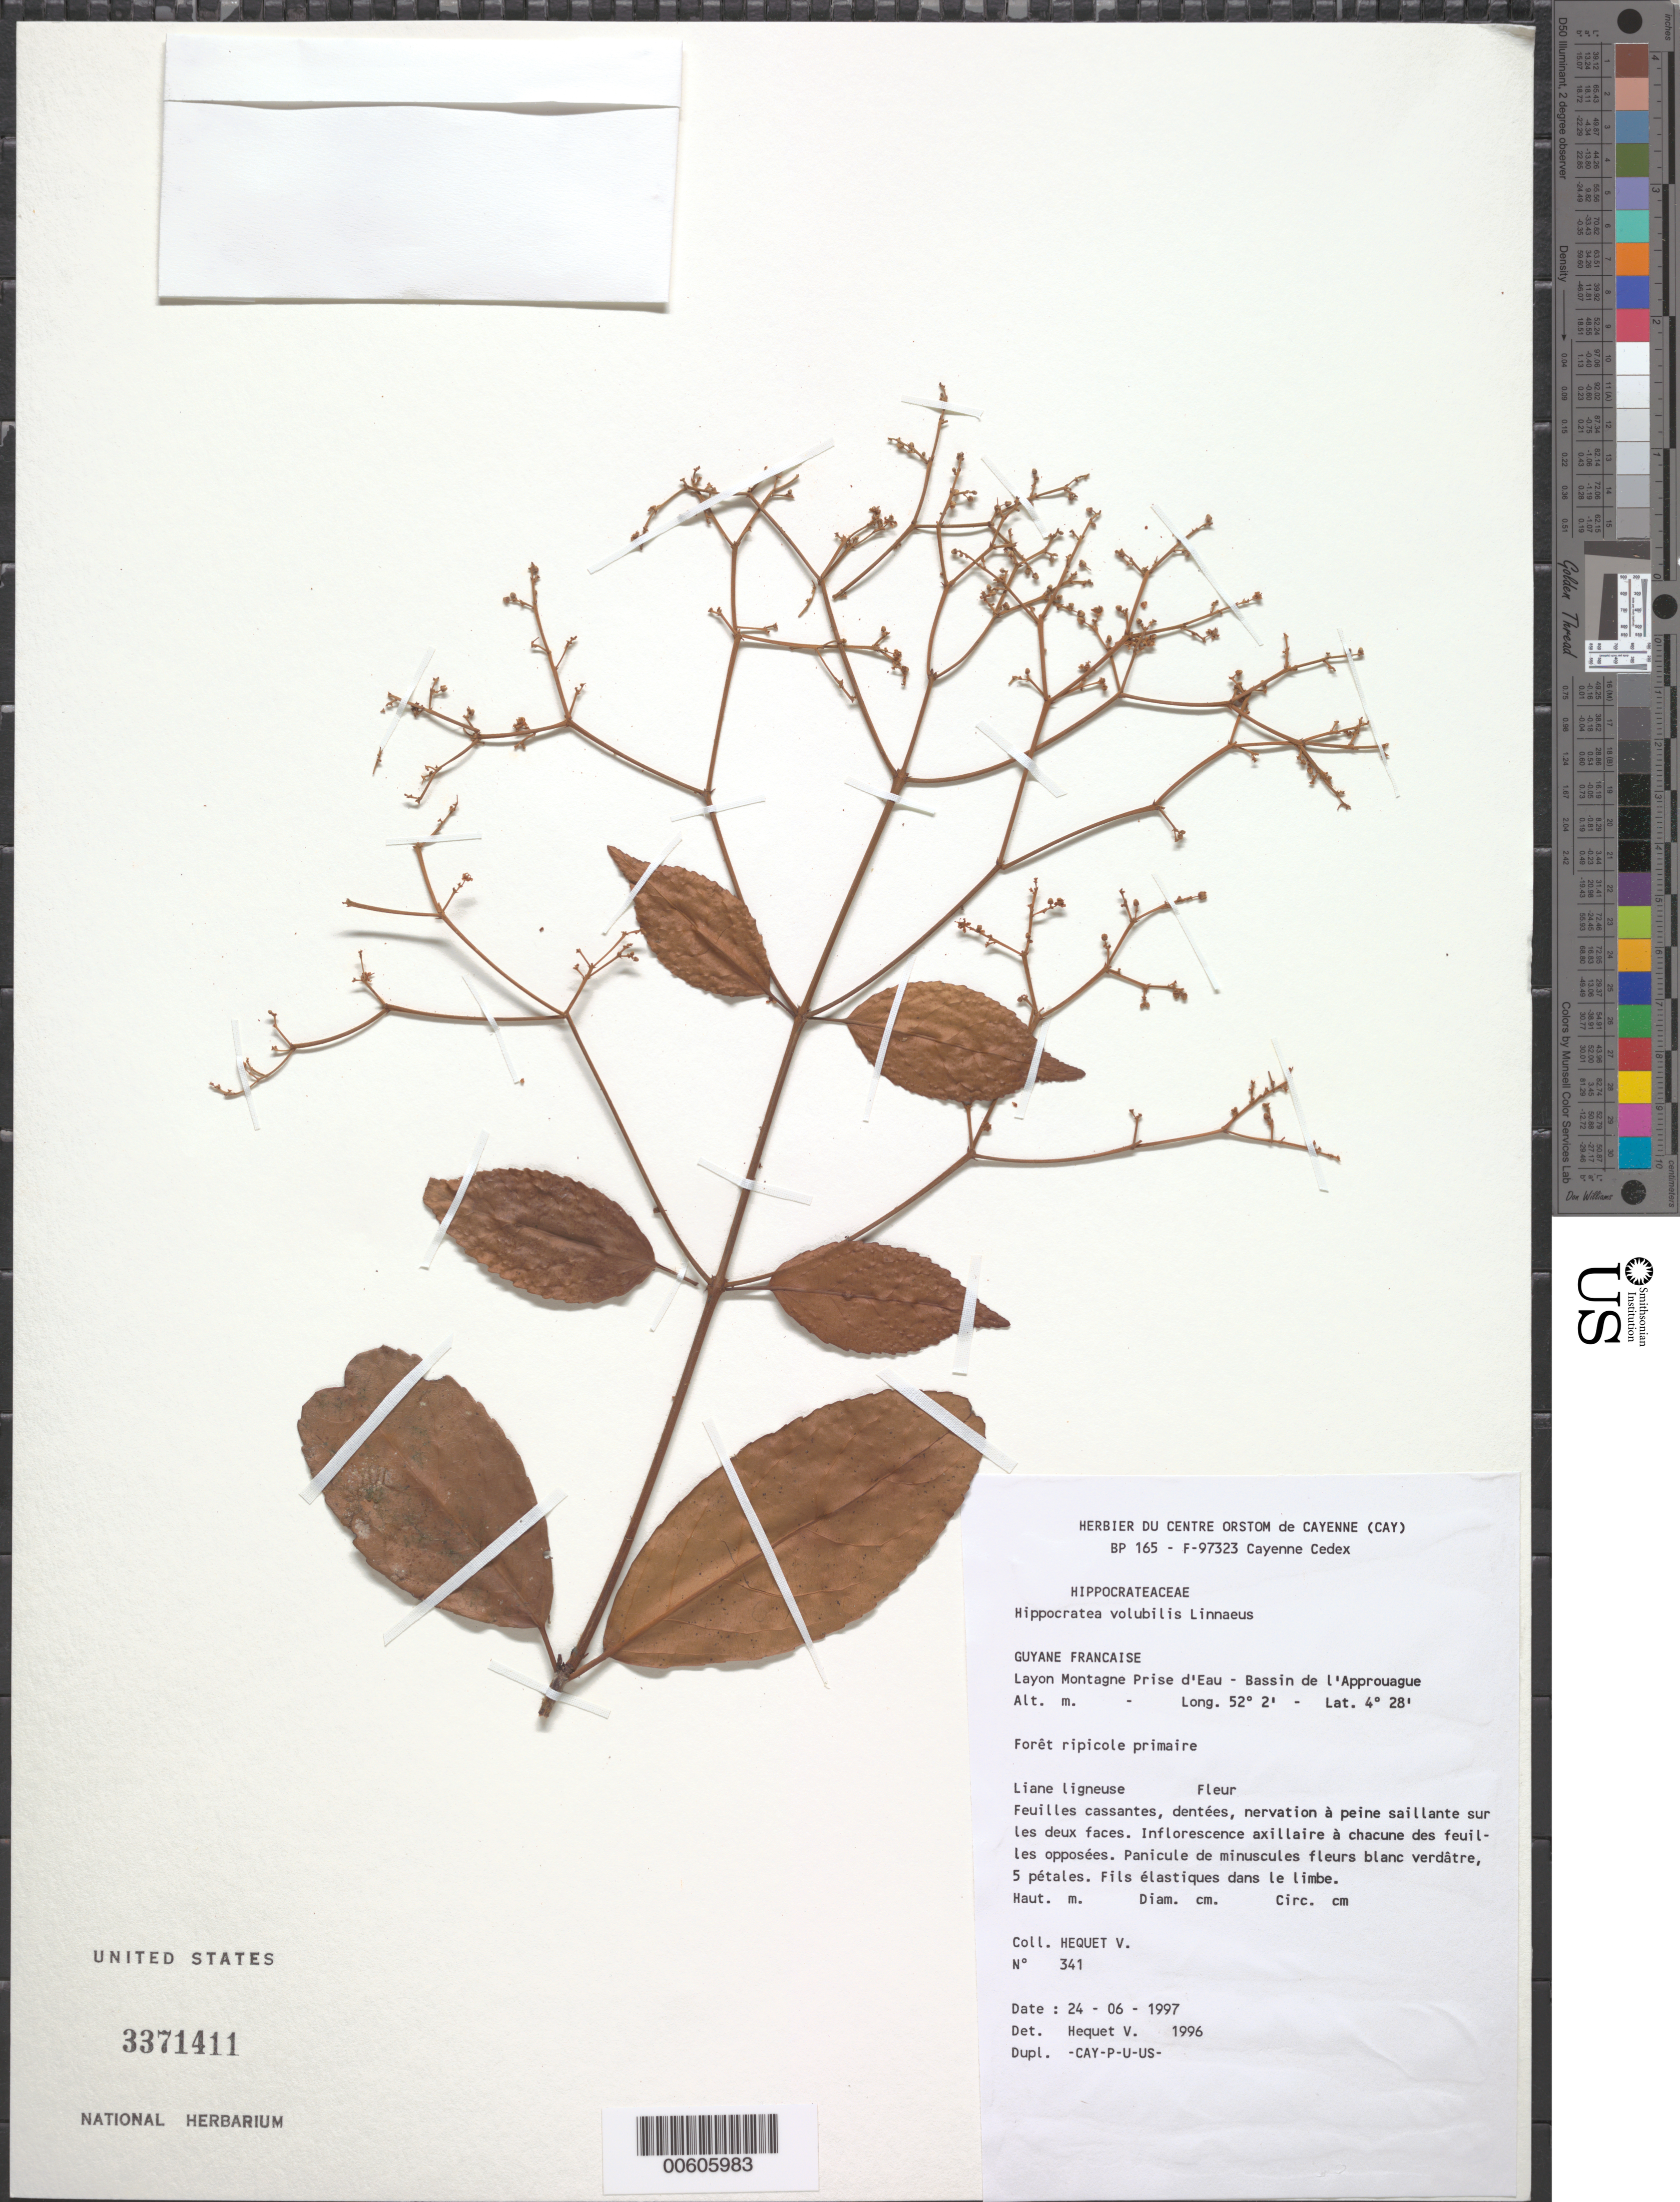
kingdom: Plantae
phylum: Tracheophyta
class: Magnoliopsida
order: Celastrales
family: Celastraceae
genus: Hippocratea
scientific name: Hippocratea volubilis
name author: L.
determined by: Hequet, V.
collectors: V. Hequet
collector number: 341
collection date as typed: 24-Jun-97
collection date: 1997-06-24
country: French Guiana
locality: Bassin de l'Approuague, Layon Montagne Prise d'Eau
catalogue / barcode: US 3371411